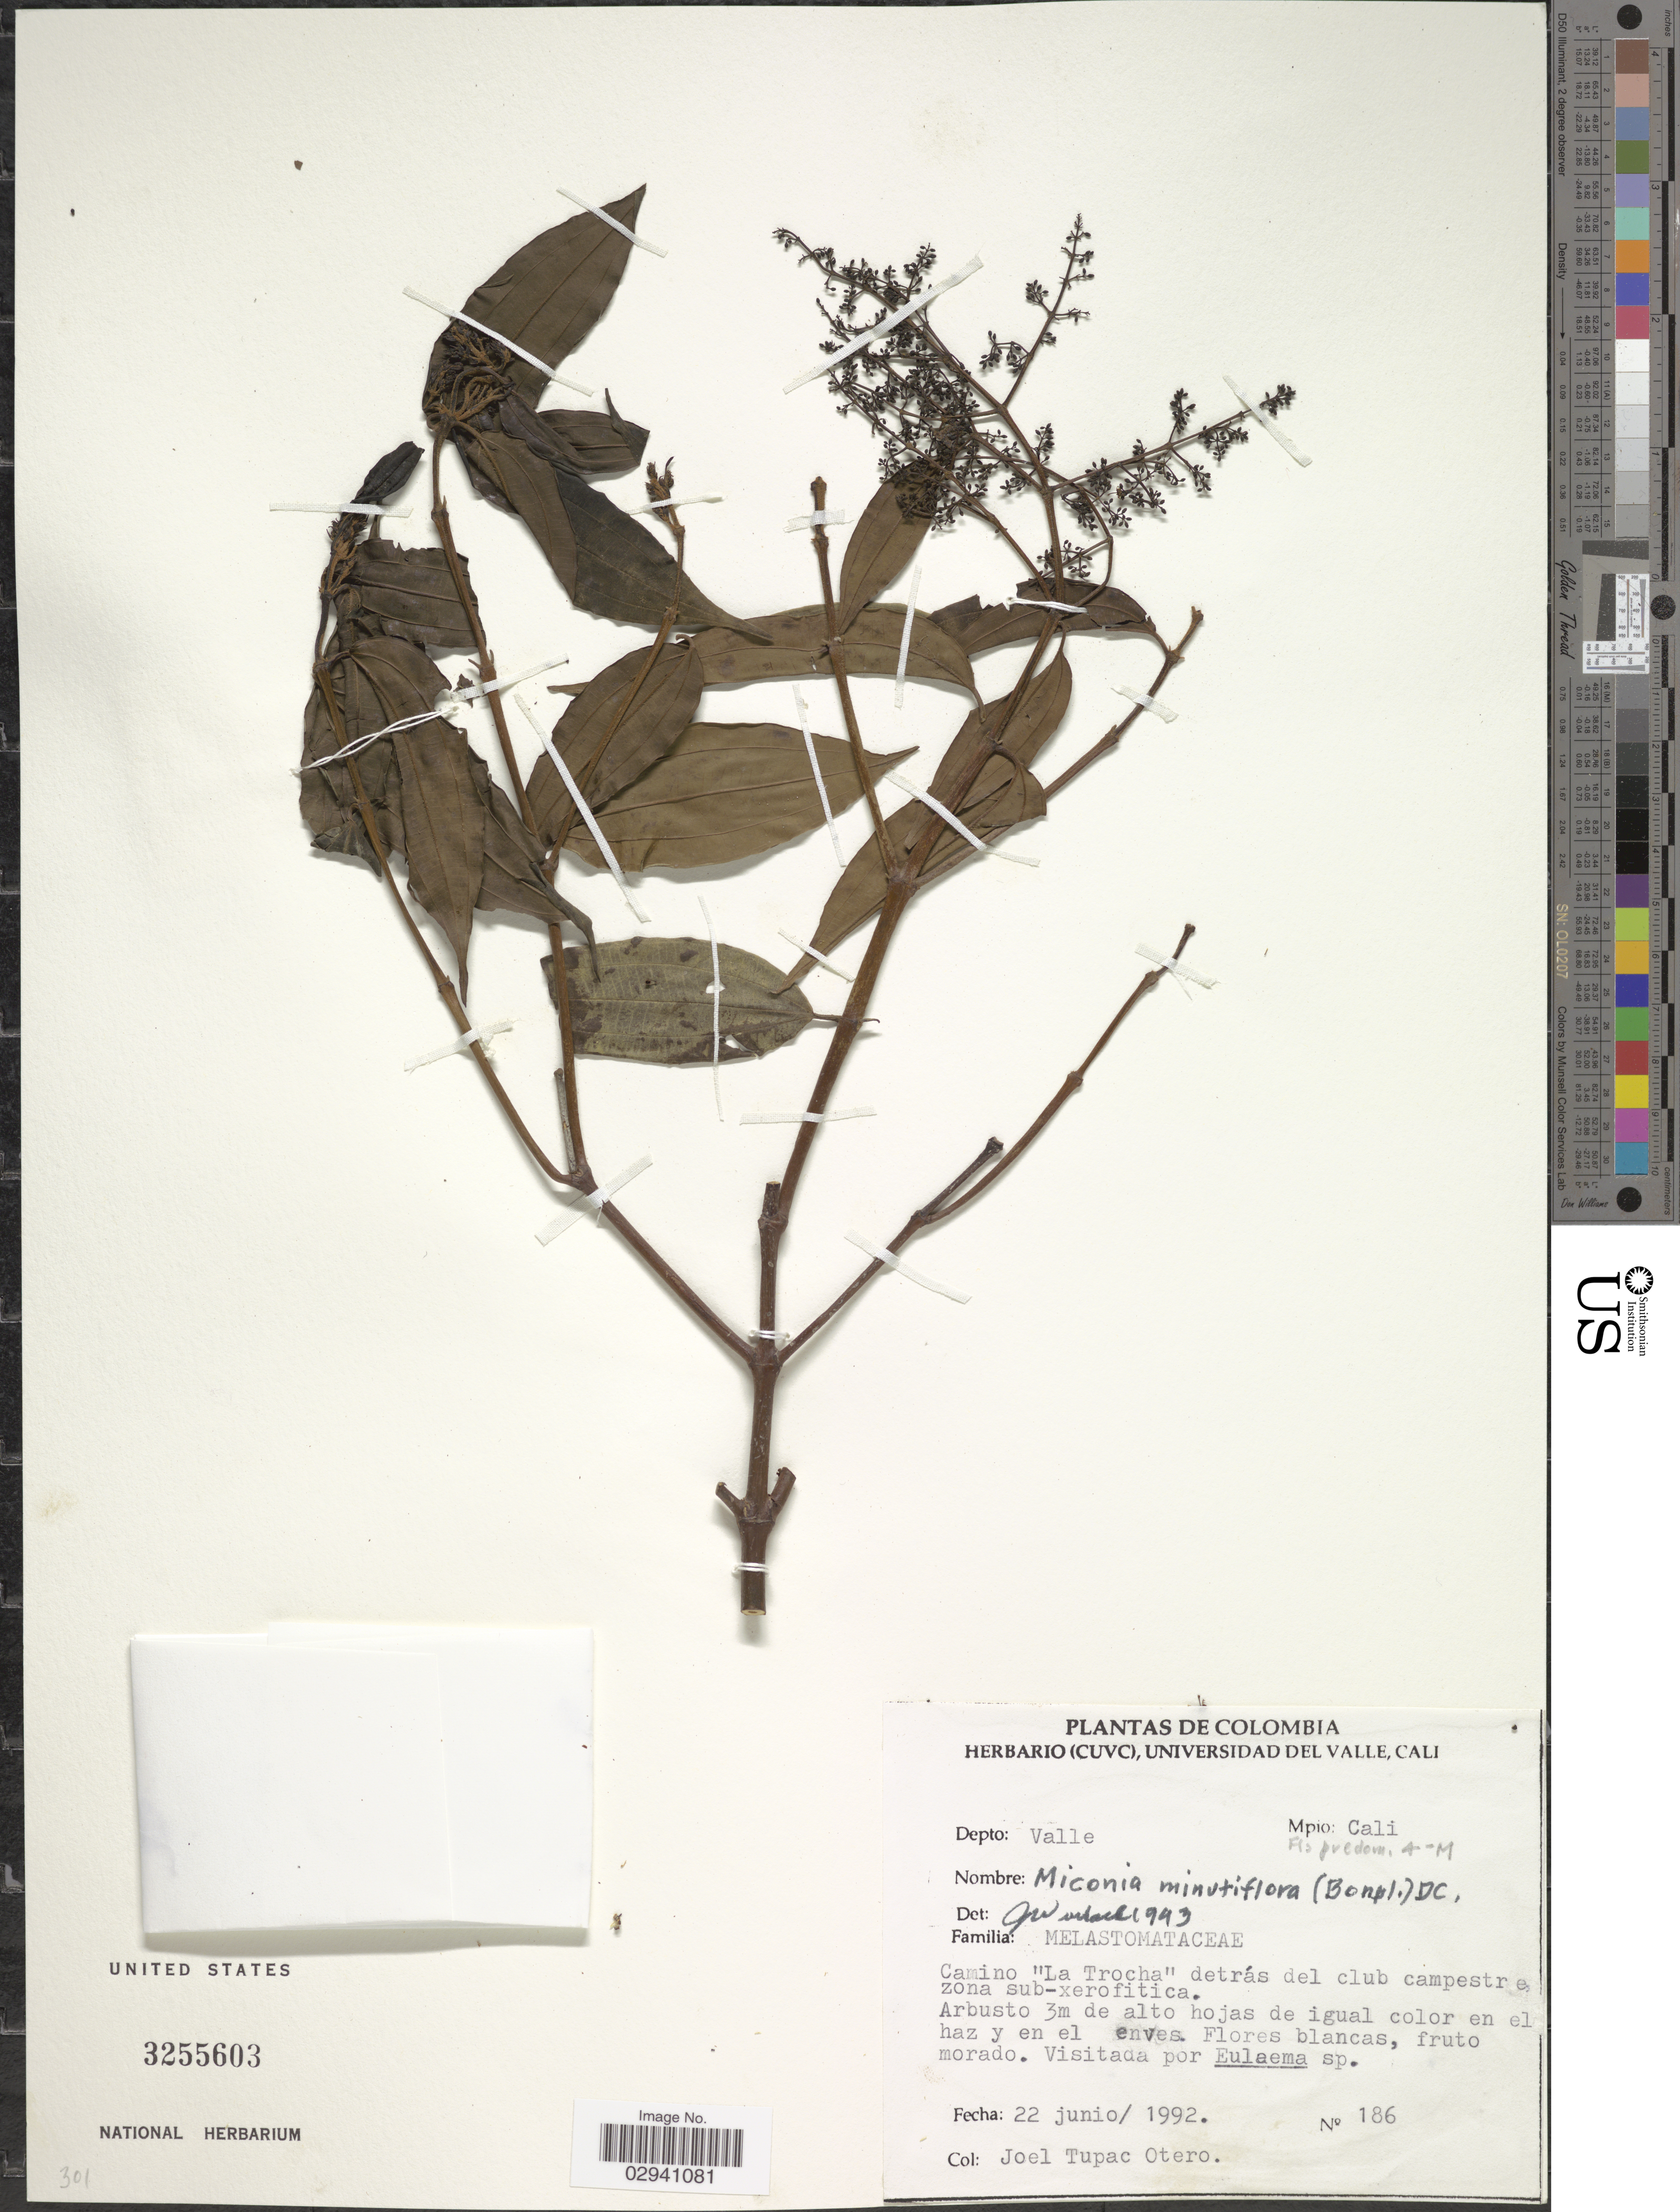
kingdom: Plantae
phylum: Tracheophyta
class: Magnoliopsida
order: Myrtales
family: Melastomataceae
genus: Miconia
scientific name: Miconia minutiflora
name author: (Bonpl.) DC.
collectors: J. Otero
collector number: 186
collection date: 1992-06-22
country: Colombia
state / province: Valle del Cauca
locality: Depto: Valle. Mpio: Cali. Camino "La Trocha" detrás del club campestre zona sub-xerofitica.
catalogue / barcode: US 3255603